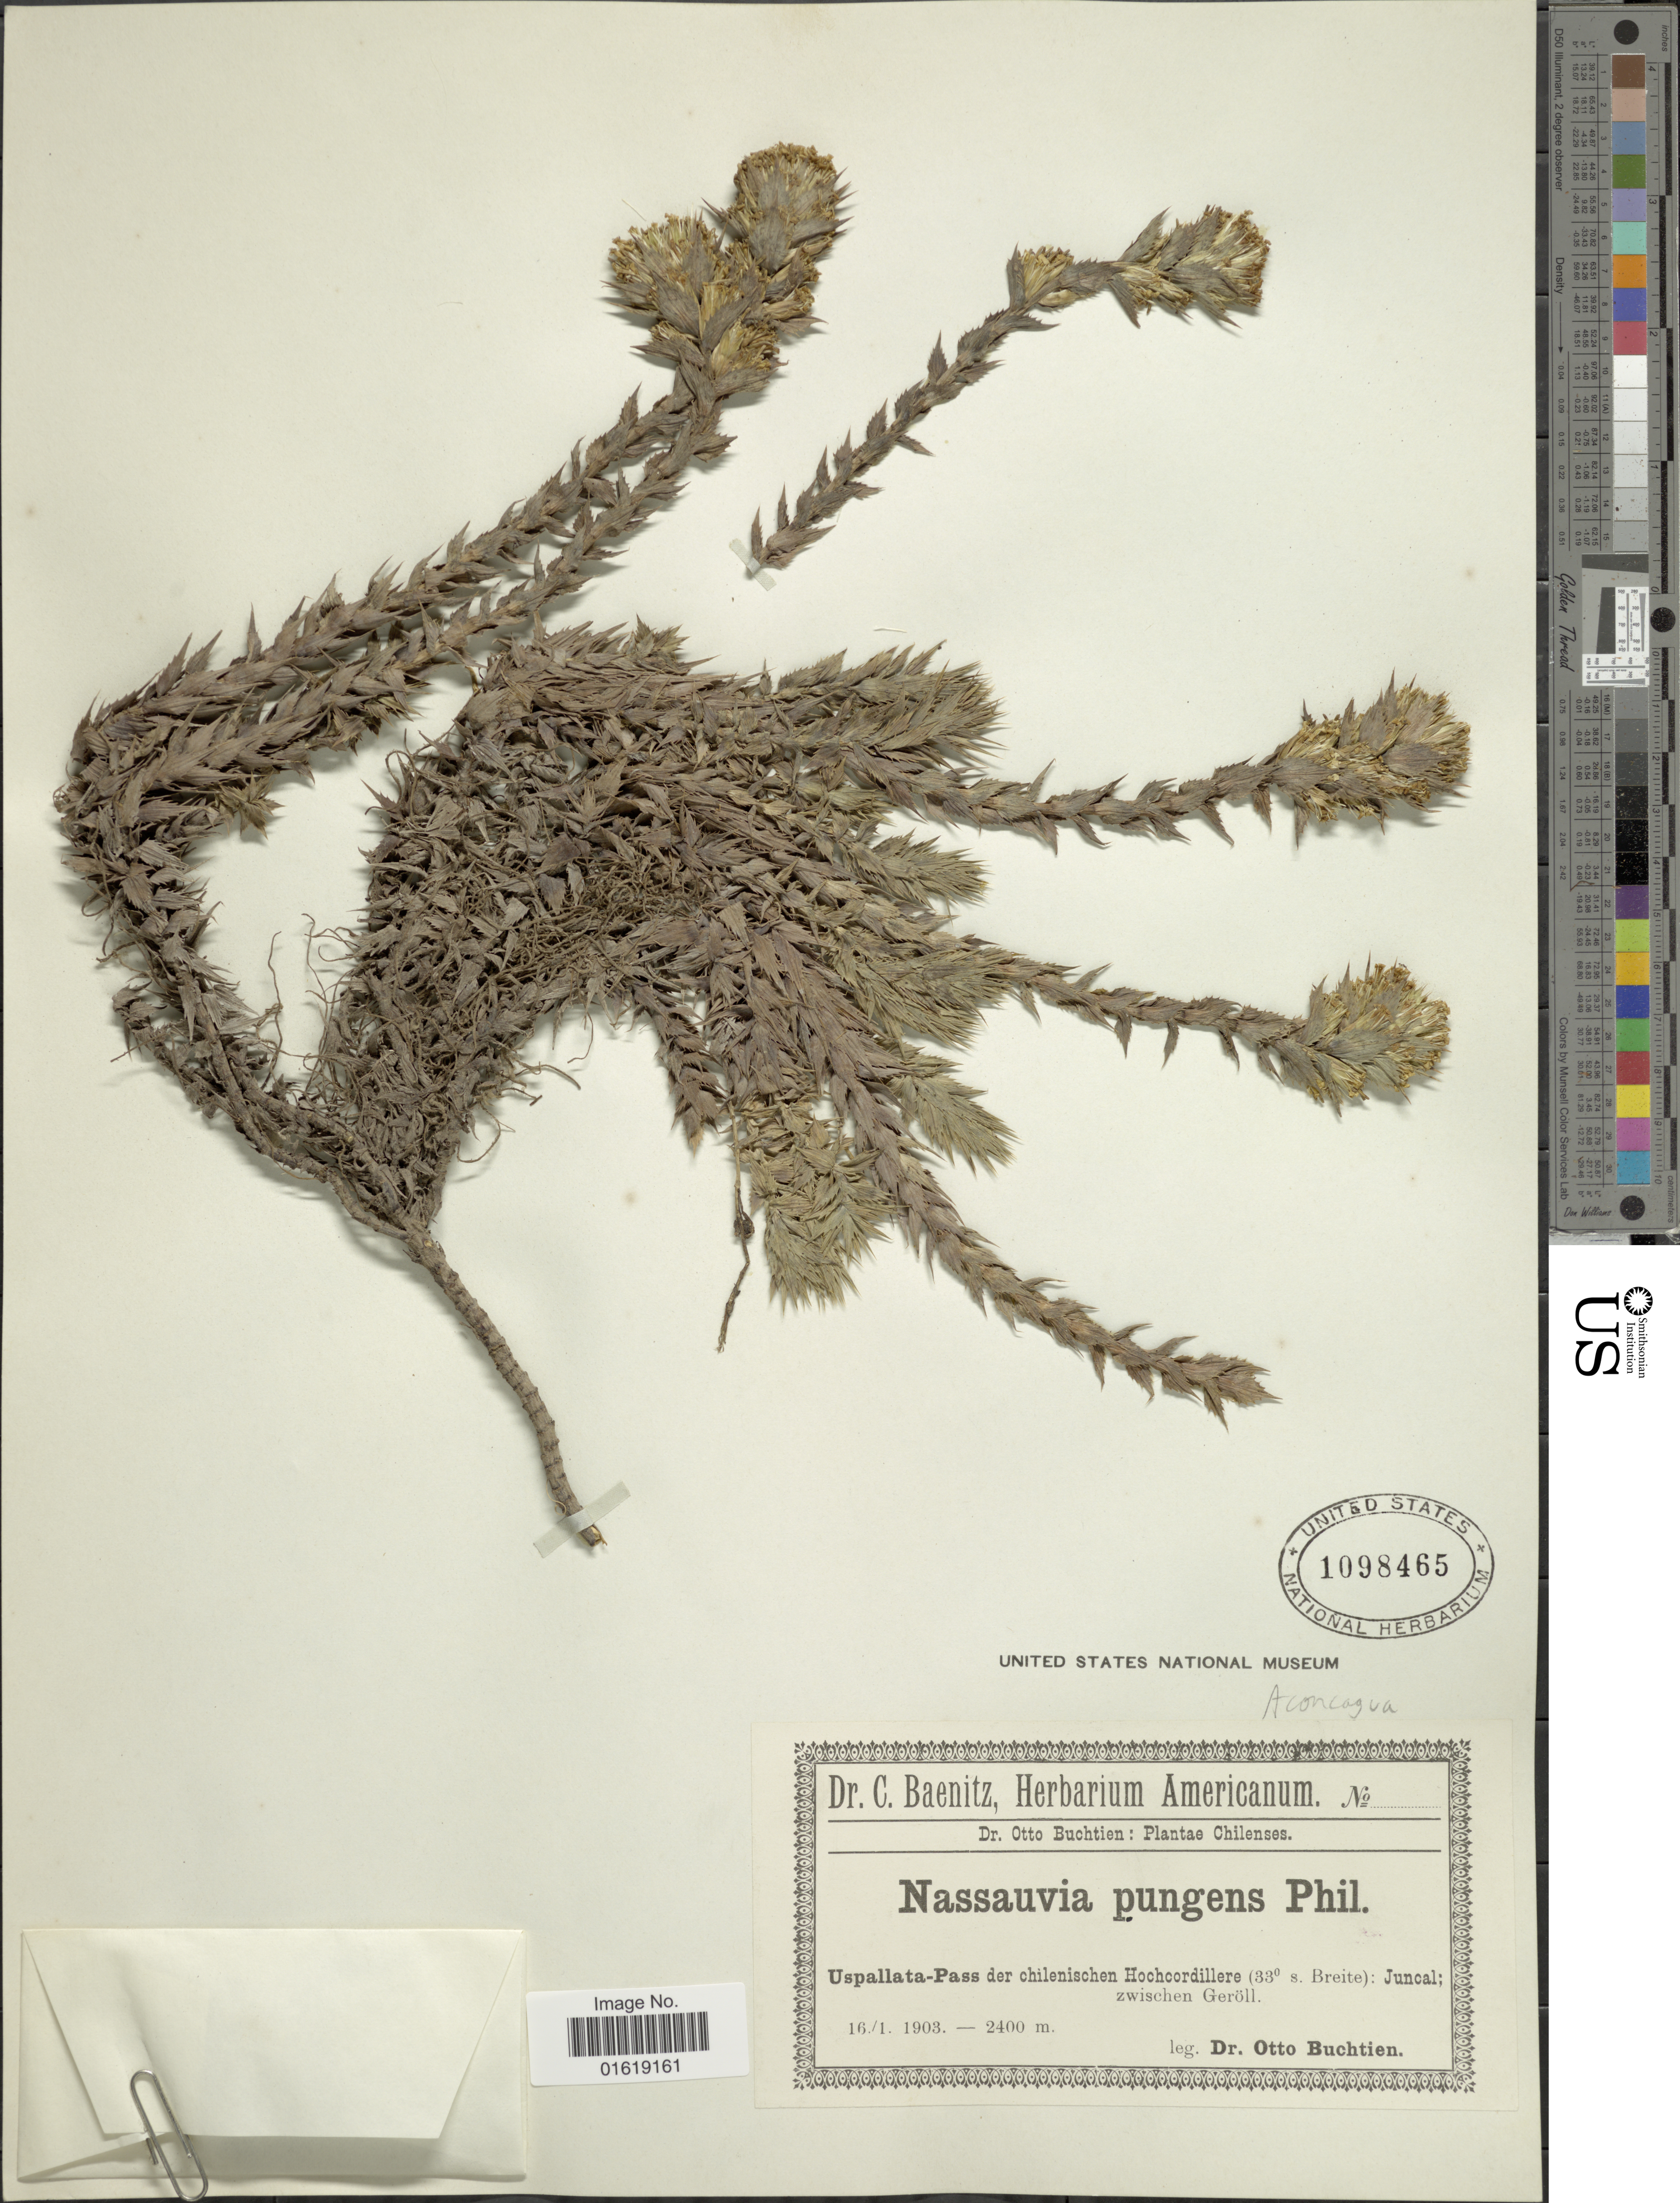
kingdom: Plantae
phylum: Tracheophyta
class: Magnoliopsida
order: Asterales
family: Asteraceae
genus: Nassauvia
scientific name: Nassauvia pyramidalis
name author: Meyen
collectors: O. Buchtien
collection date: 1903-01-16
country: Chile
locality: Uspallata-Pass der chilenischen Hochcordillere (33° s. Breite): Juncal; zwischen Geröll.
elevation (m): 2400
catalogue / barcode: US 1098465